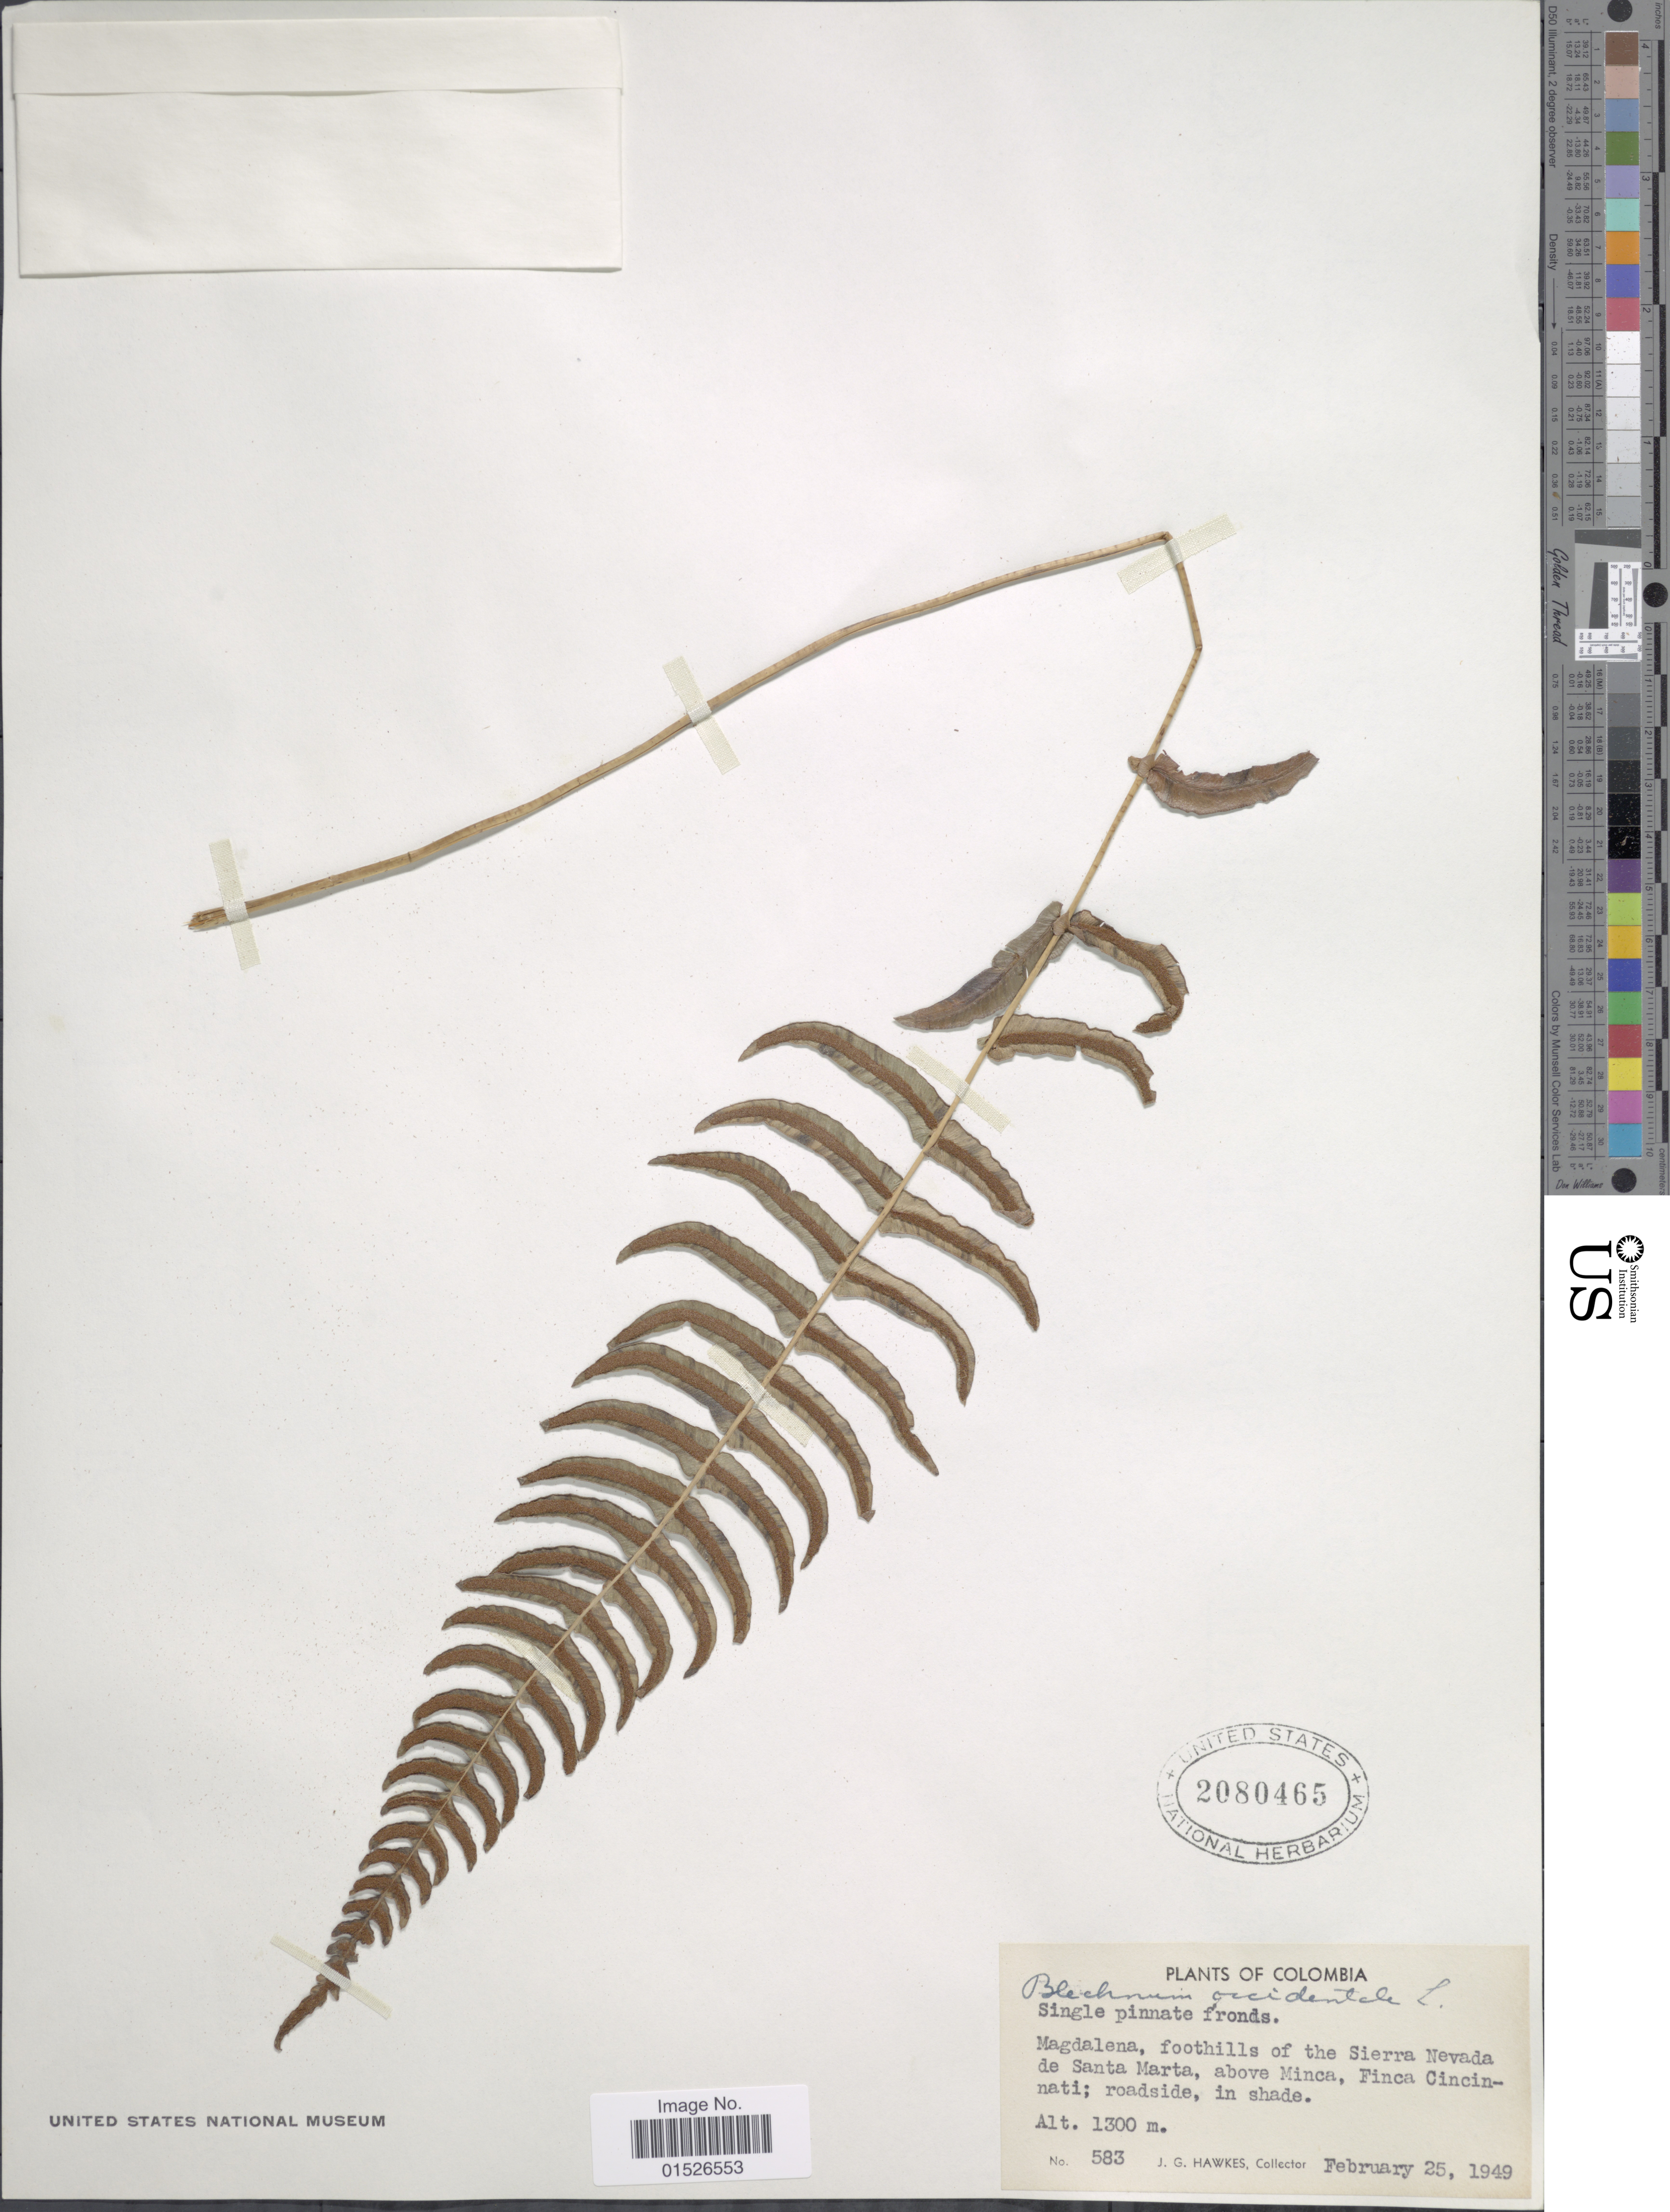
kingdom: Plantae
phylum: Tracheophyta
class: Polypodiopsida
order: Polypodiales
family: Blechnaceae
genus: Blechnum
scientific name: Blechnum occidentale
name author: L.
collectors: J. Hawkes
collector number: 583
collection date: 1949-02-25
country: Colombia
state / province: Magdalena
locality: Colombia, Magdalena, foothills of the Sierra Nevada de Santa Marta, above Minca, Finca Cincinnati; roadside.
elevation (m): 1300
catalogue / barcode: US 2080465